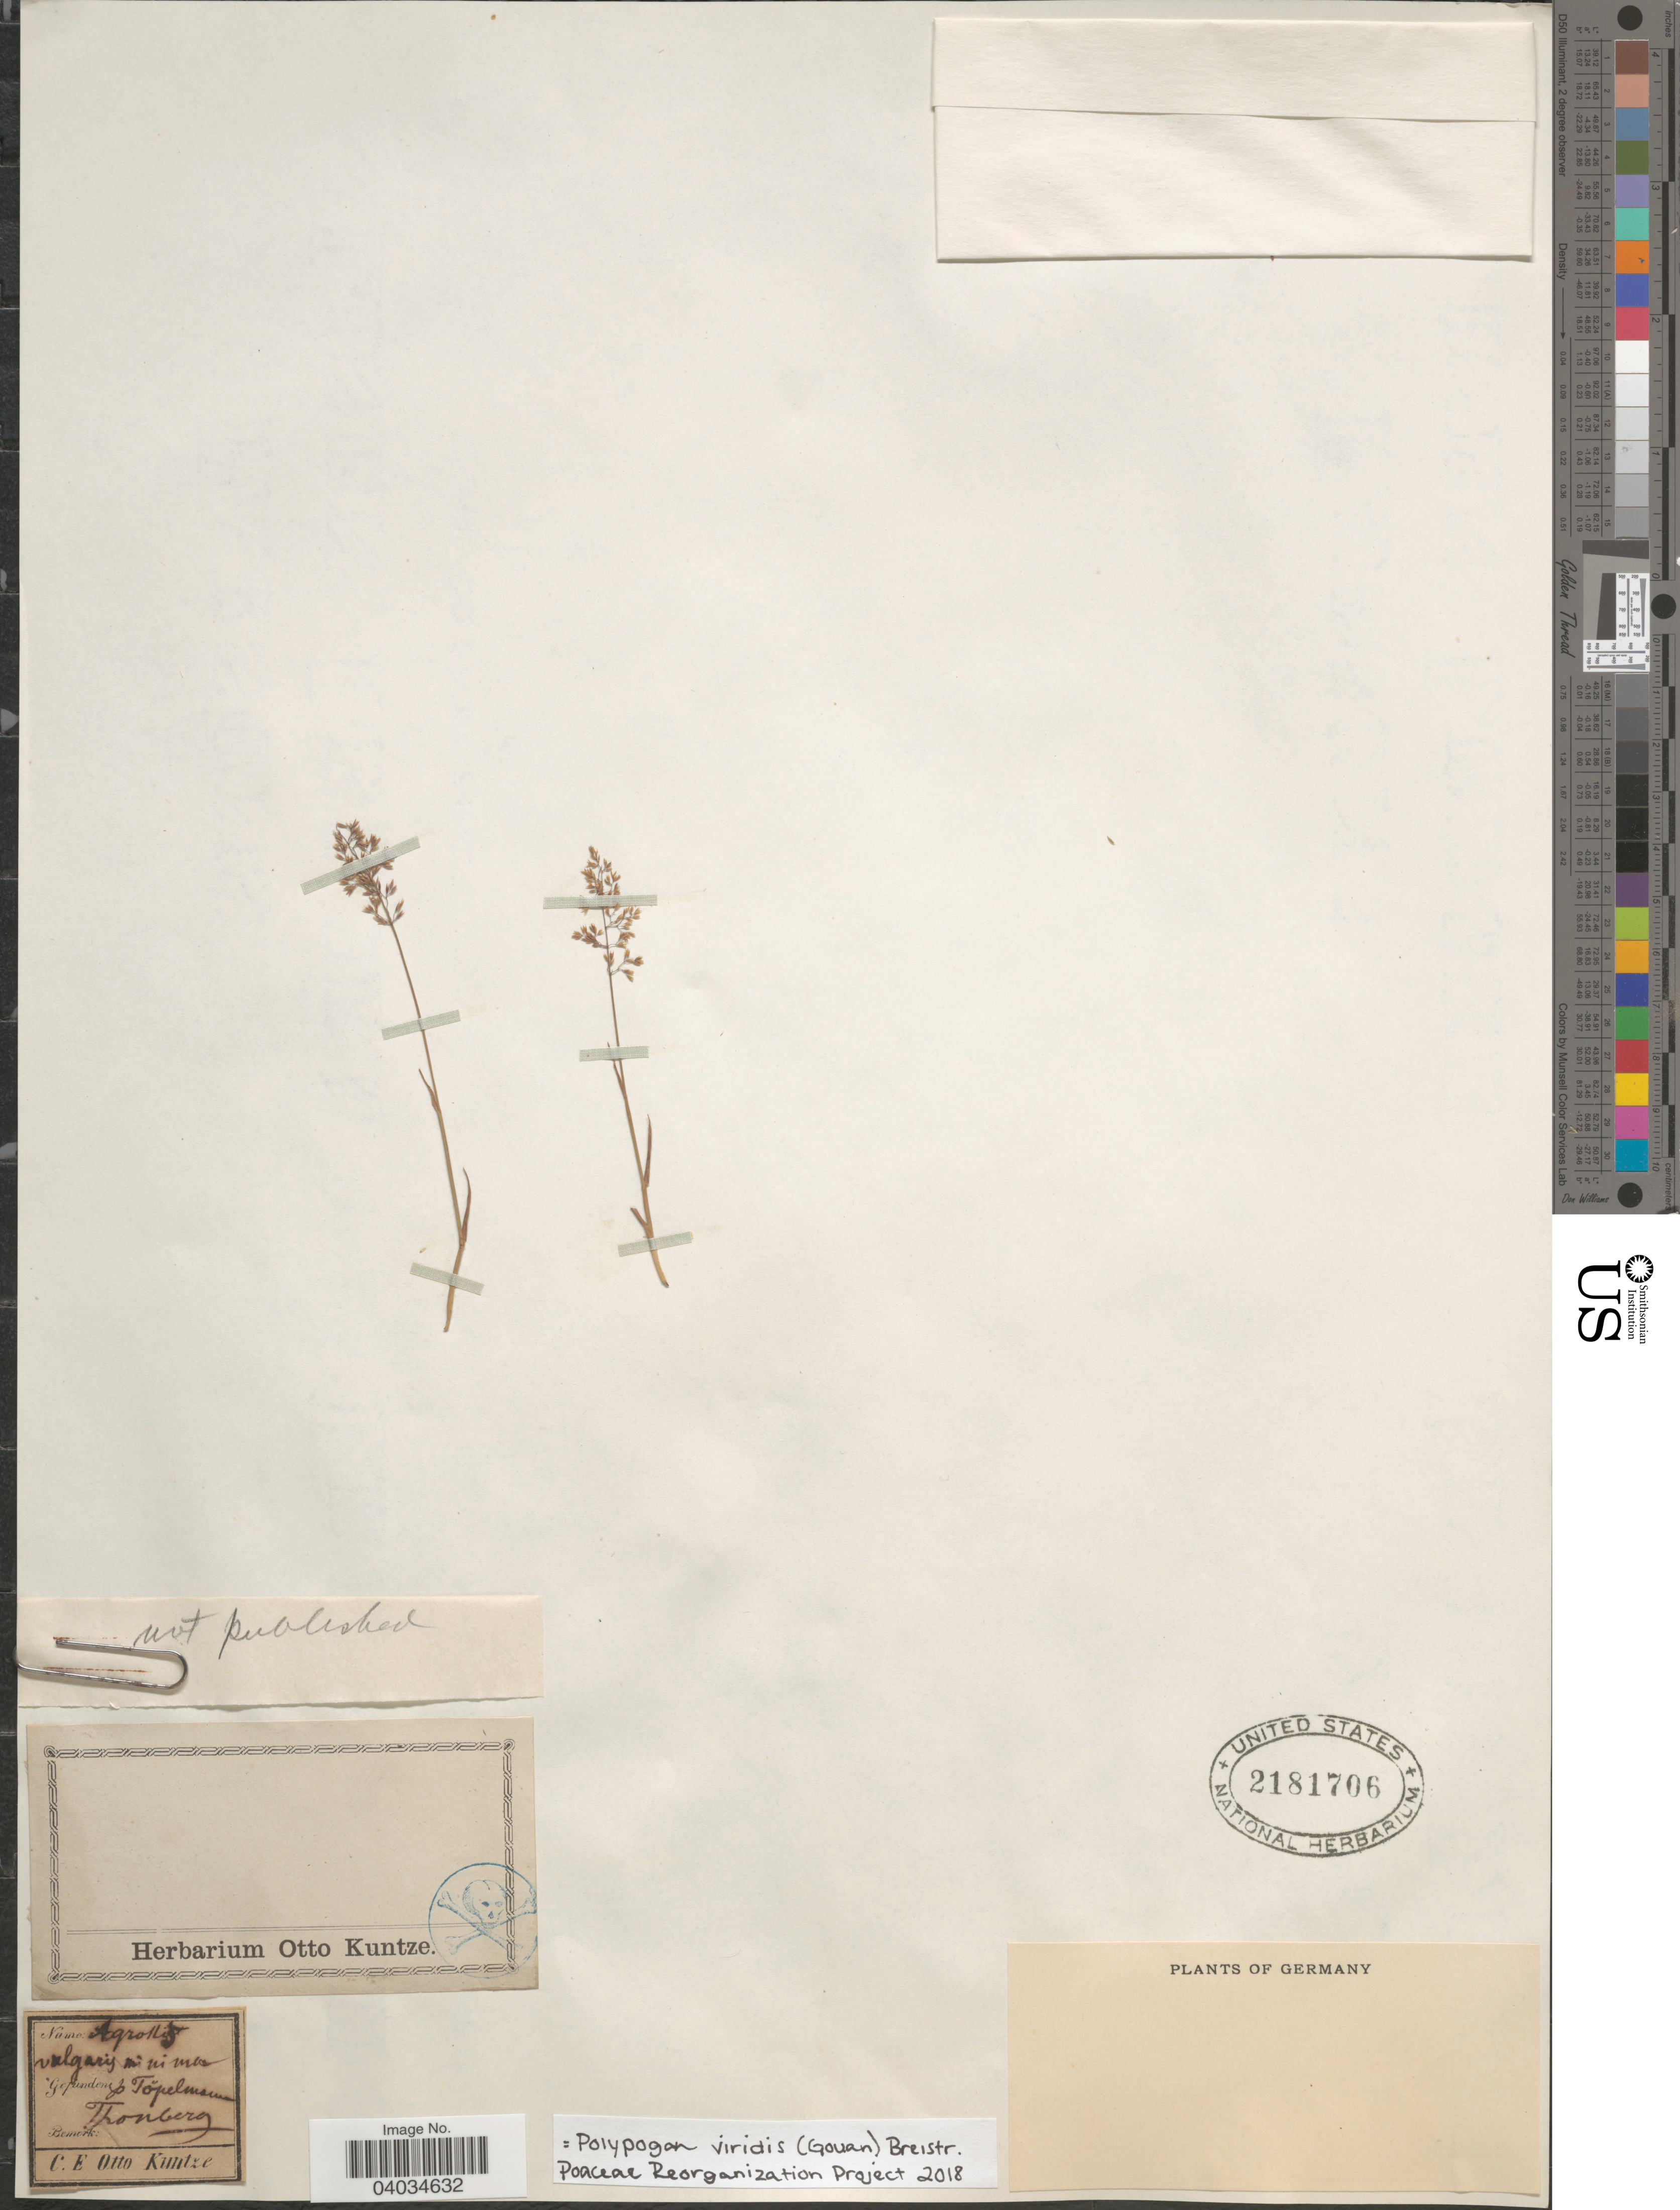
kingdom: Plantae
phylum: Tracheophyta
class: Liliopsida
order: Poales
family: Poaceae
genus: Polypogon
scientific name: Polypogon viridis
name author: (Gouan) Breistroffer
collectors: C.E.O. Kuntze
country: Germany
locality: Töpelmann Thonberg.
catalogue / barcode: US 2181706